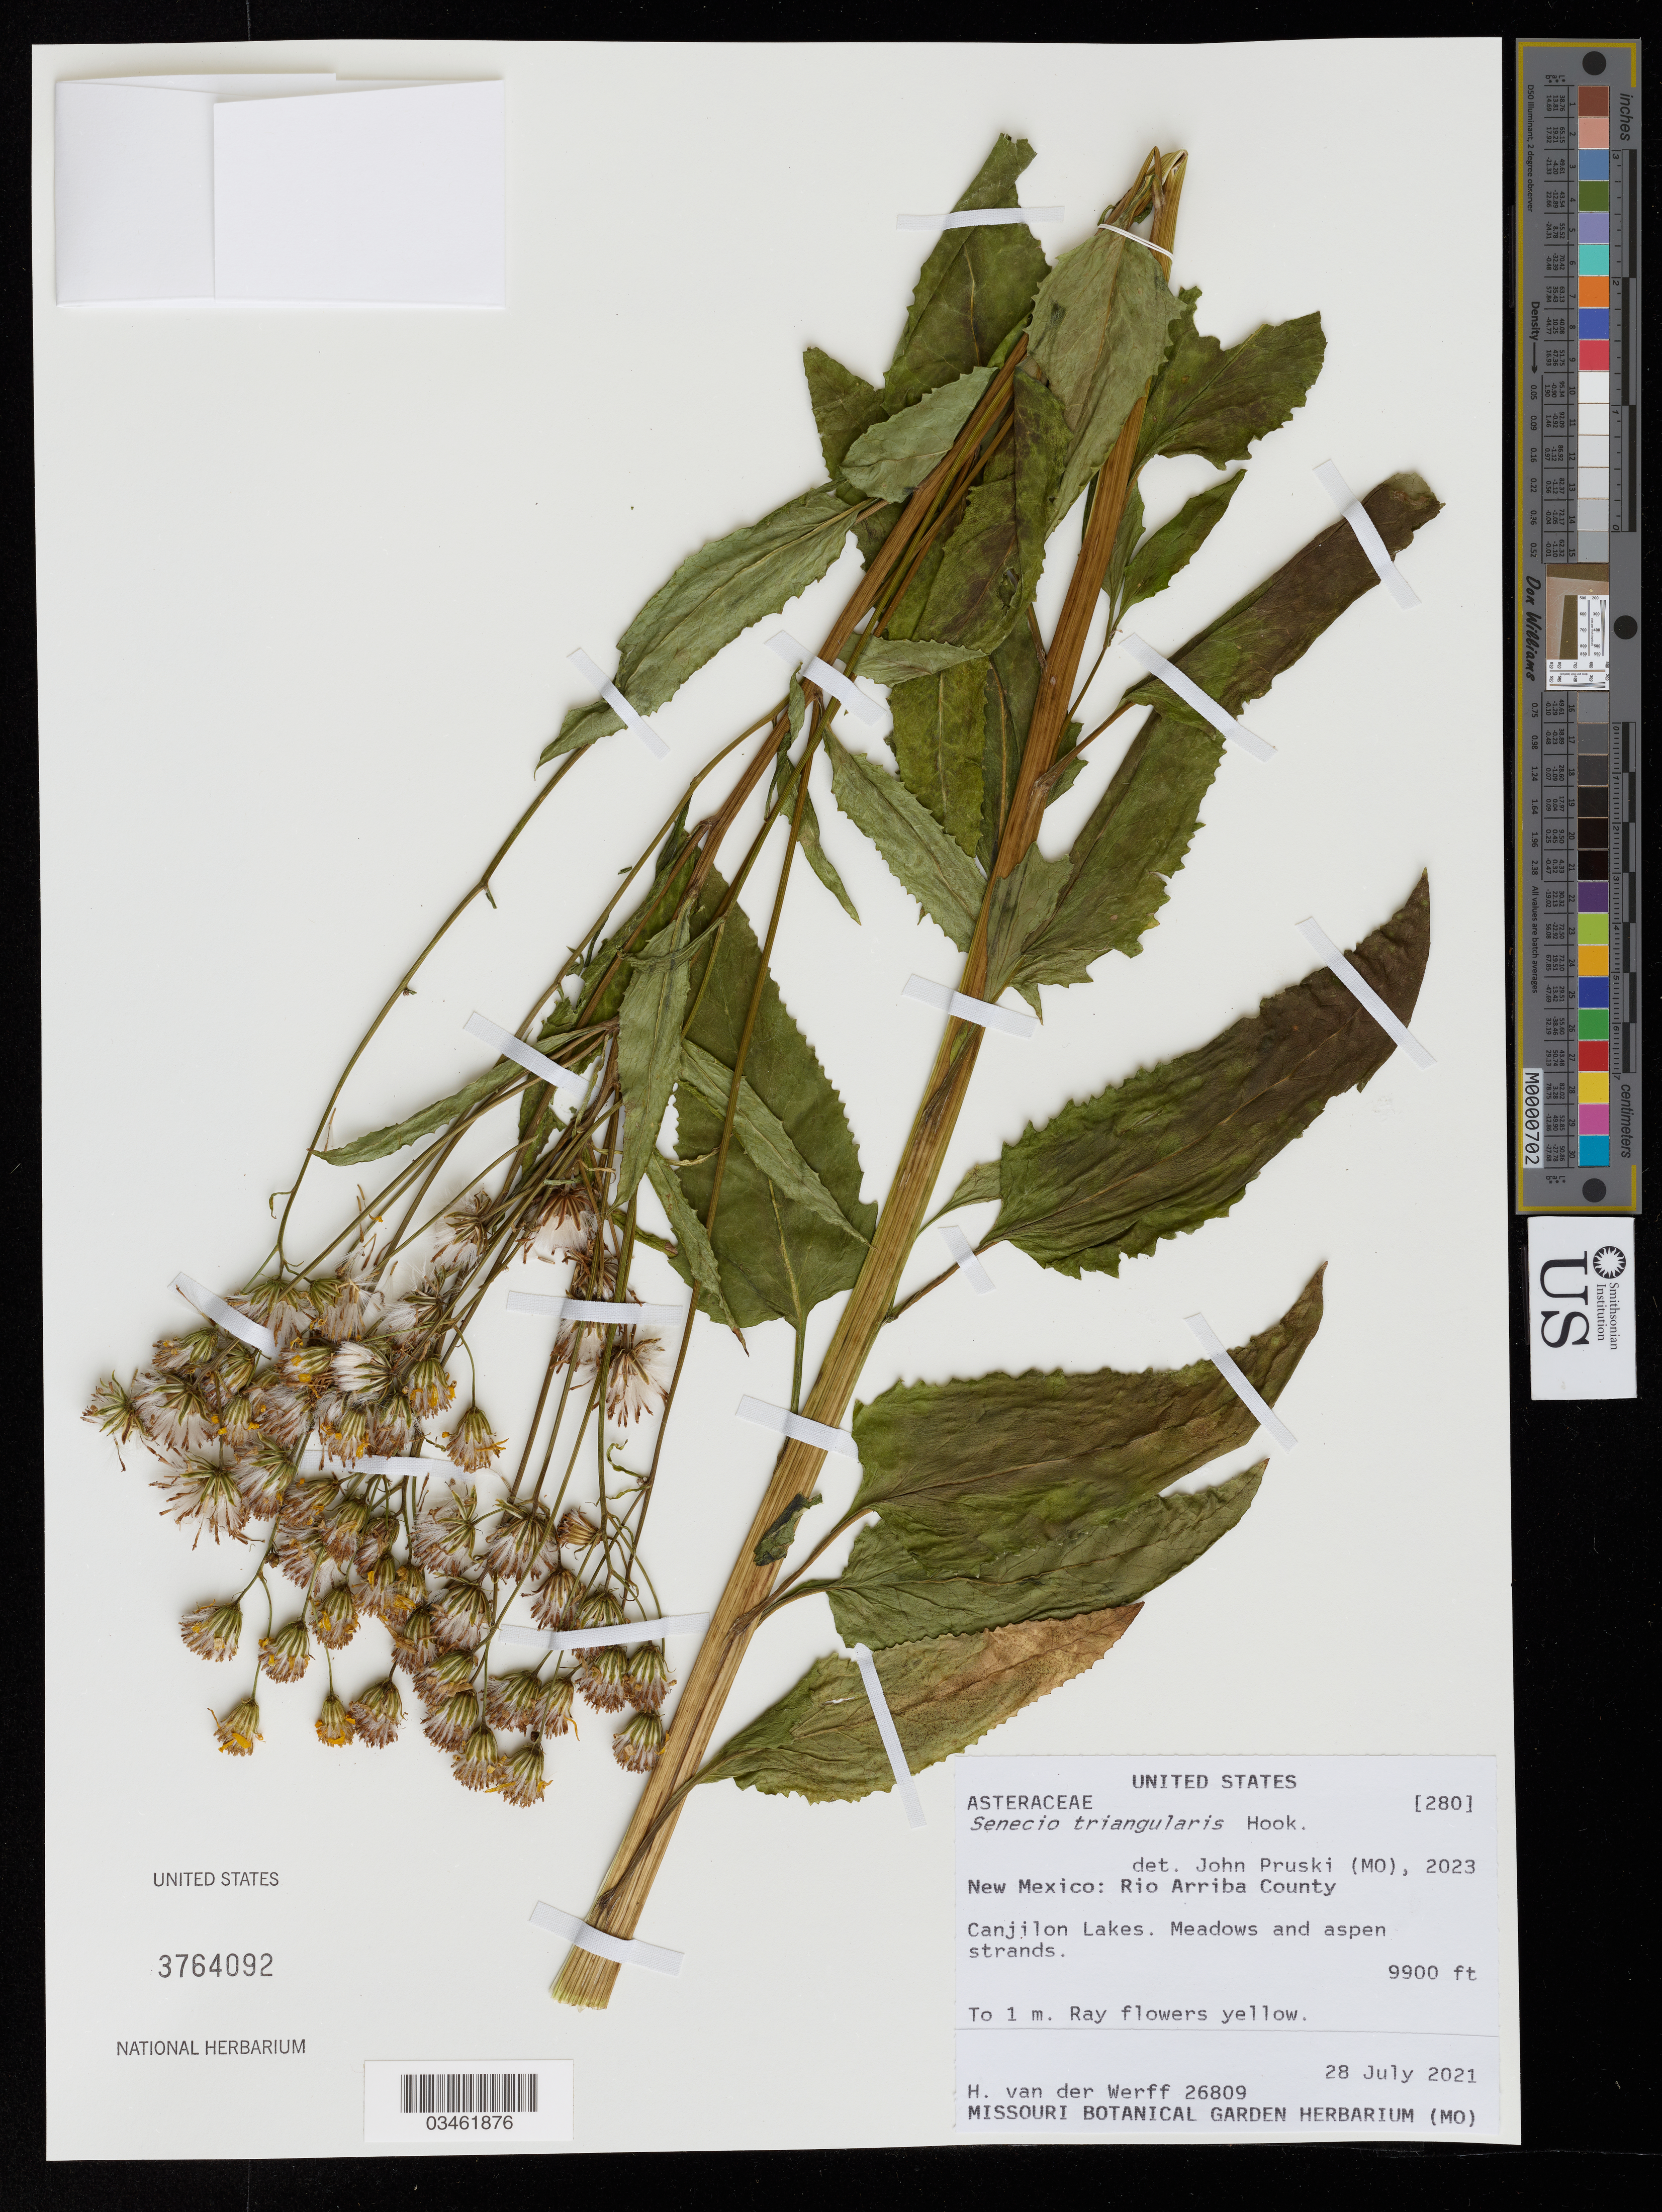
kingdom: Plantae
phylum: Tracheophyta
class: Magnoliopsida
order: Asterales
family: Asteraceae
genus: Senecio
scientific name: Senecio triangularis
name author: Hook.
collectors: H. van der Werff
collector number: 26809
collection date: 2021-07-28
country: United States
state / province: New Mexico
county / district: Rio Arriba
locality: Rio Arriba County. Canjilon Lakes. Meadows and aspen strands.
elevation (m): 3018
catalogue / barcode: US 3764092